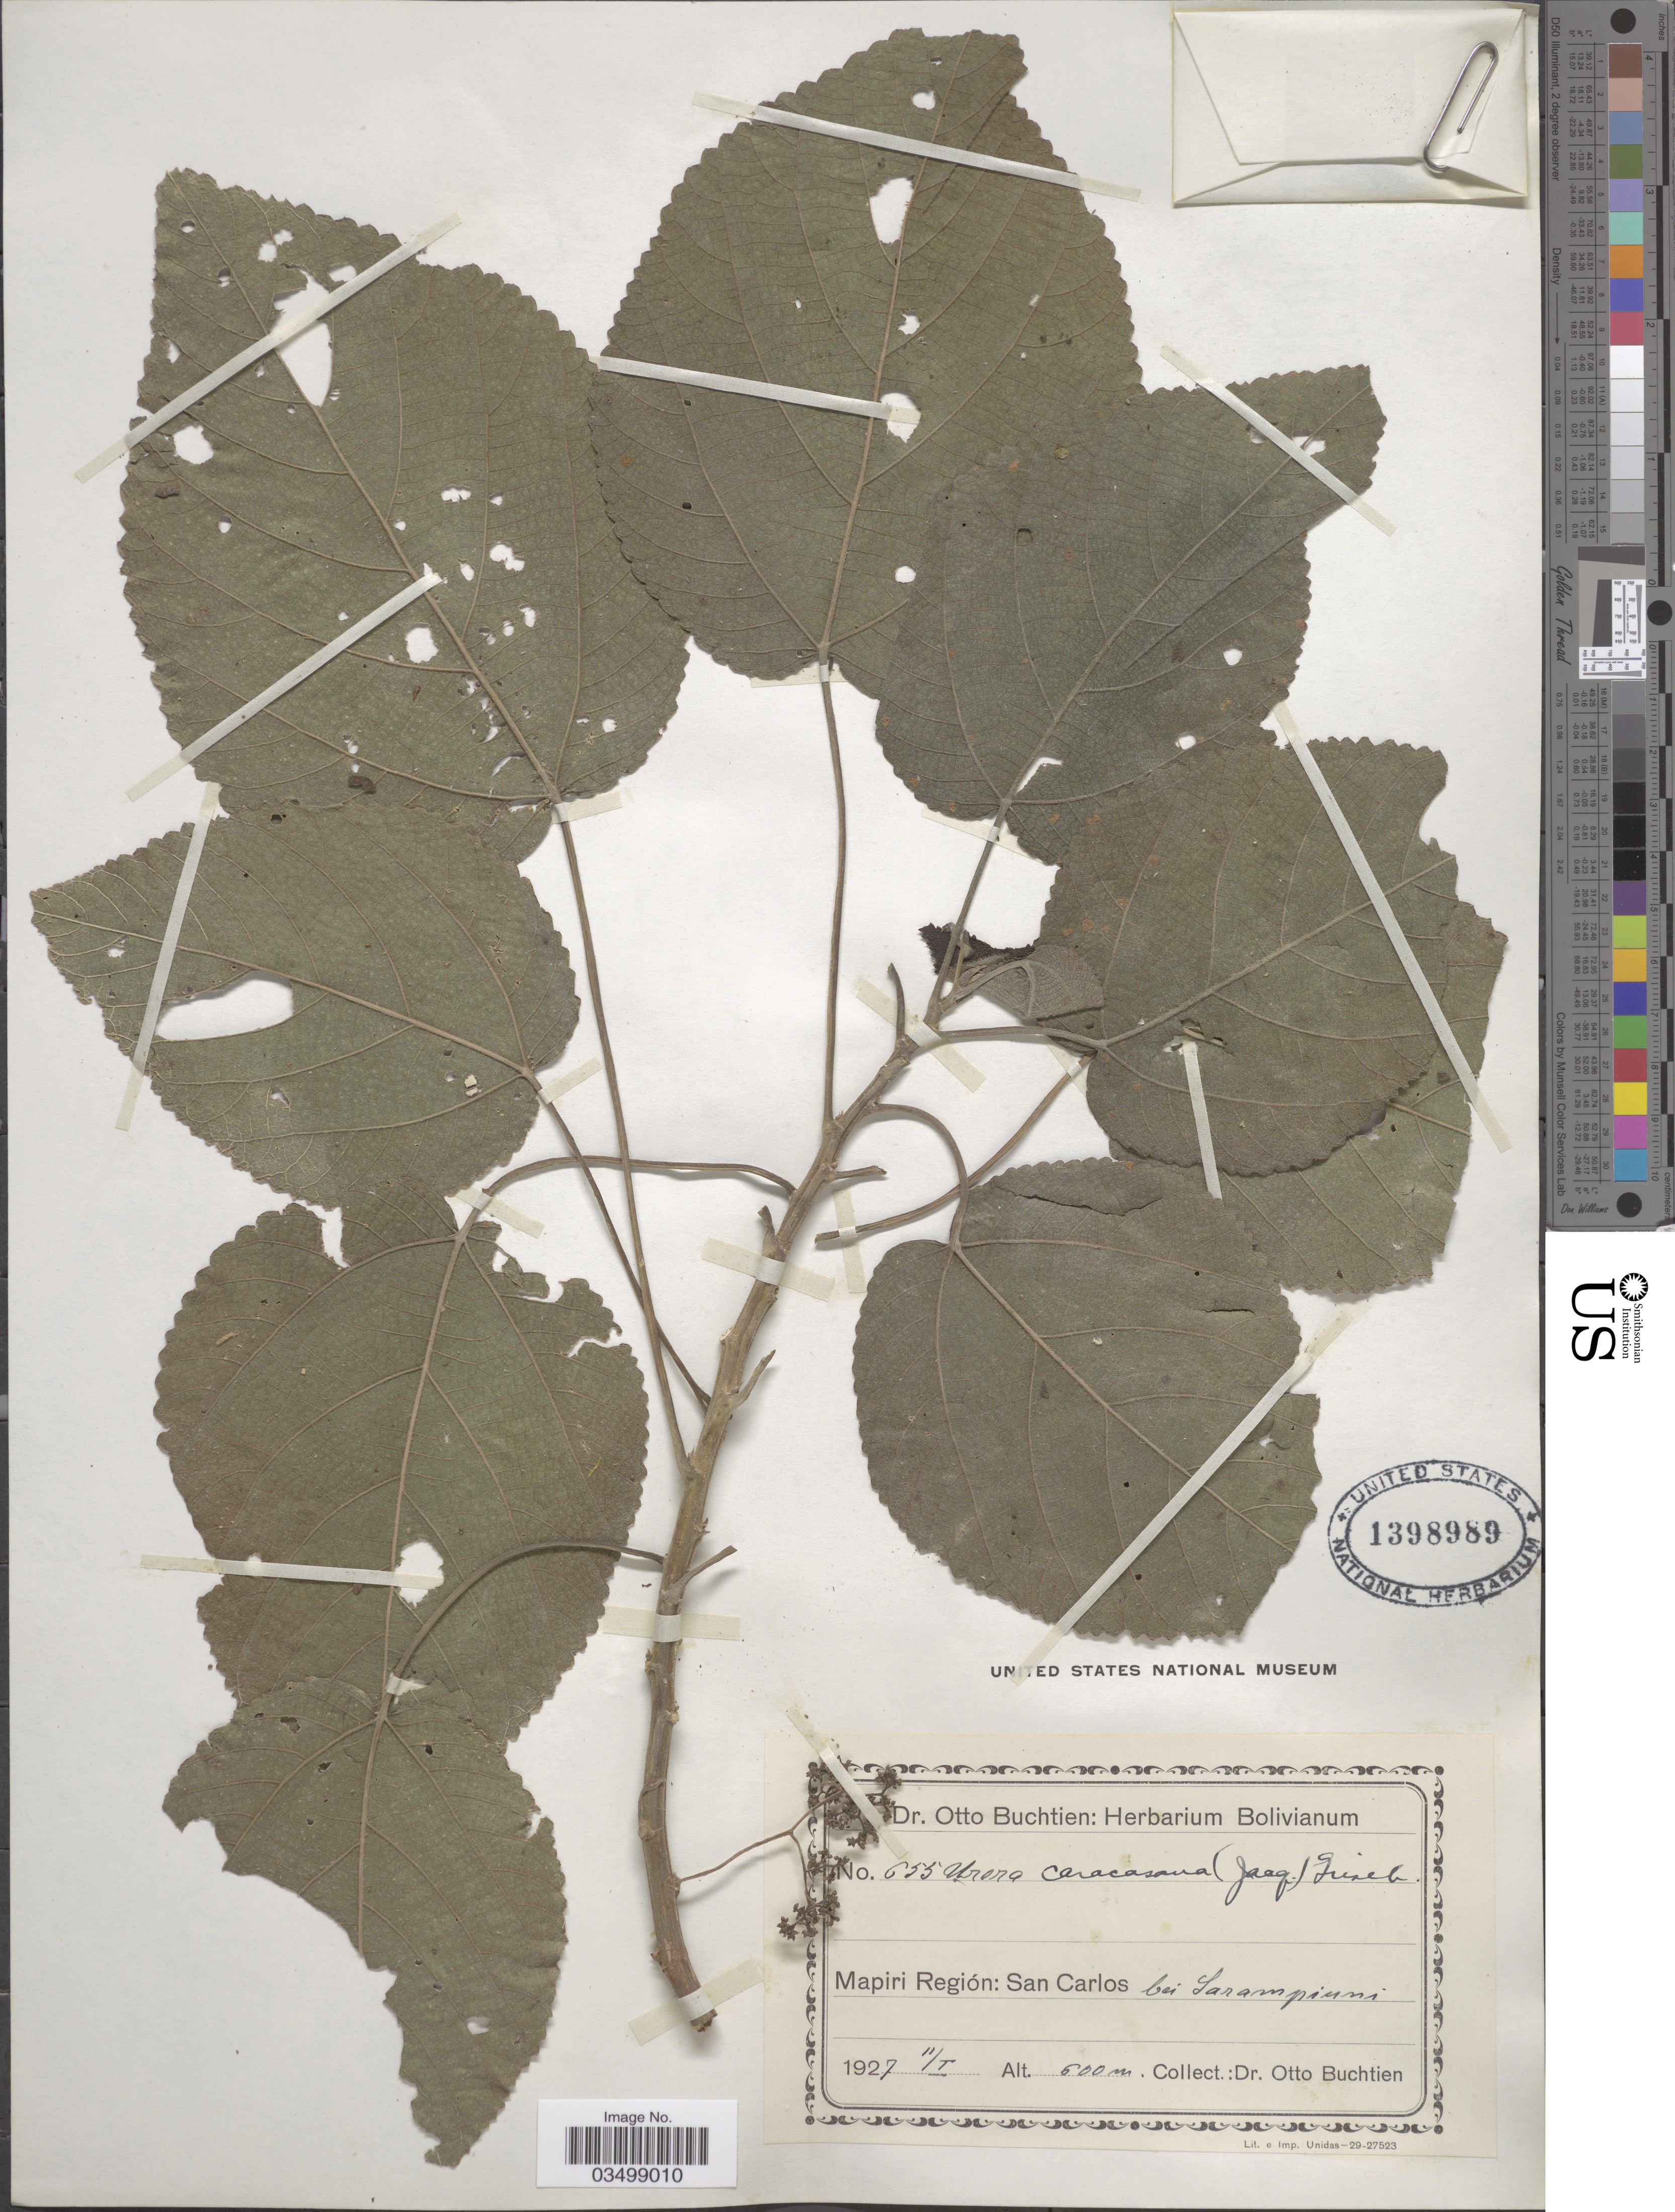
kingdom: Plantae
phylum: Tracheophyta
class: Magnoliopsida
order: Rosales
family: Urticaceae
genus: Urera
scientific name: Urera caracasana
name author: (Jacq.) Gaudich. ex Griseb.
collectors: O. Buchtien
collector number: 655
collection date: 1927-01-11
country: Bolivia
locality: Mapiri Región: San Carlos bei Sarampiuni.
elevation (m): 600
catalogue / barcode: US 1398989